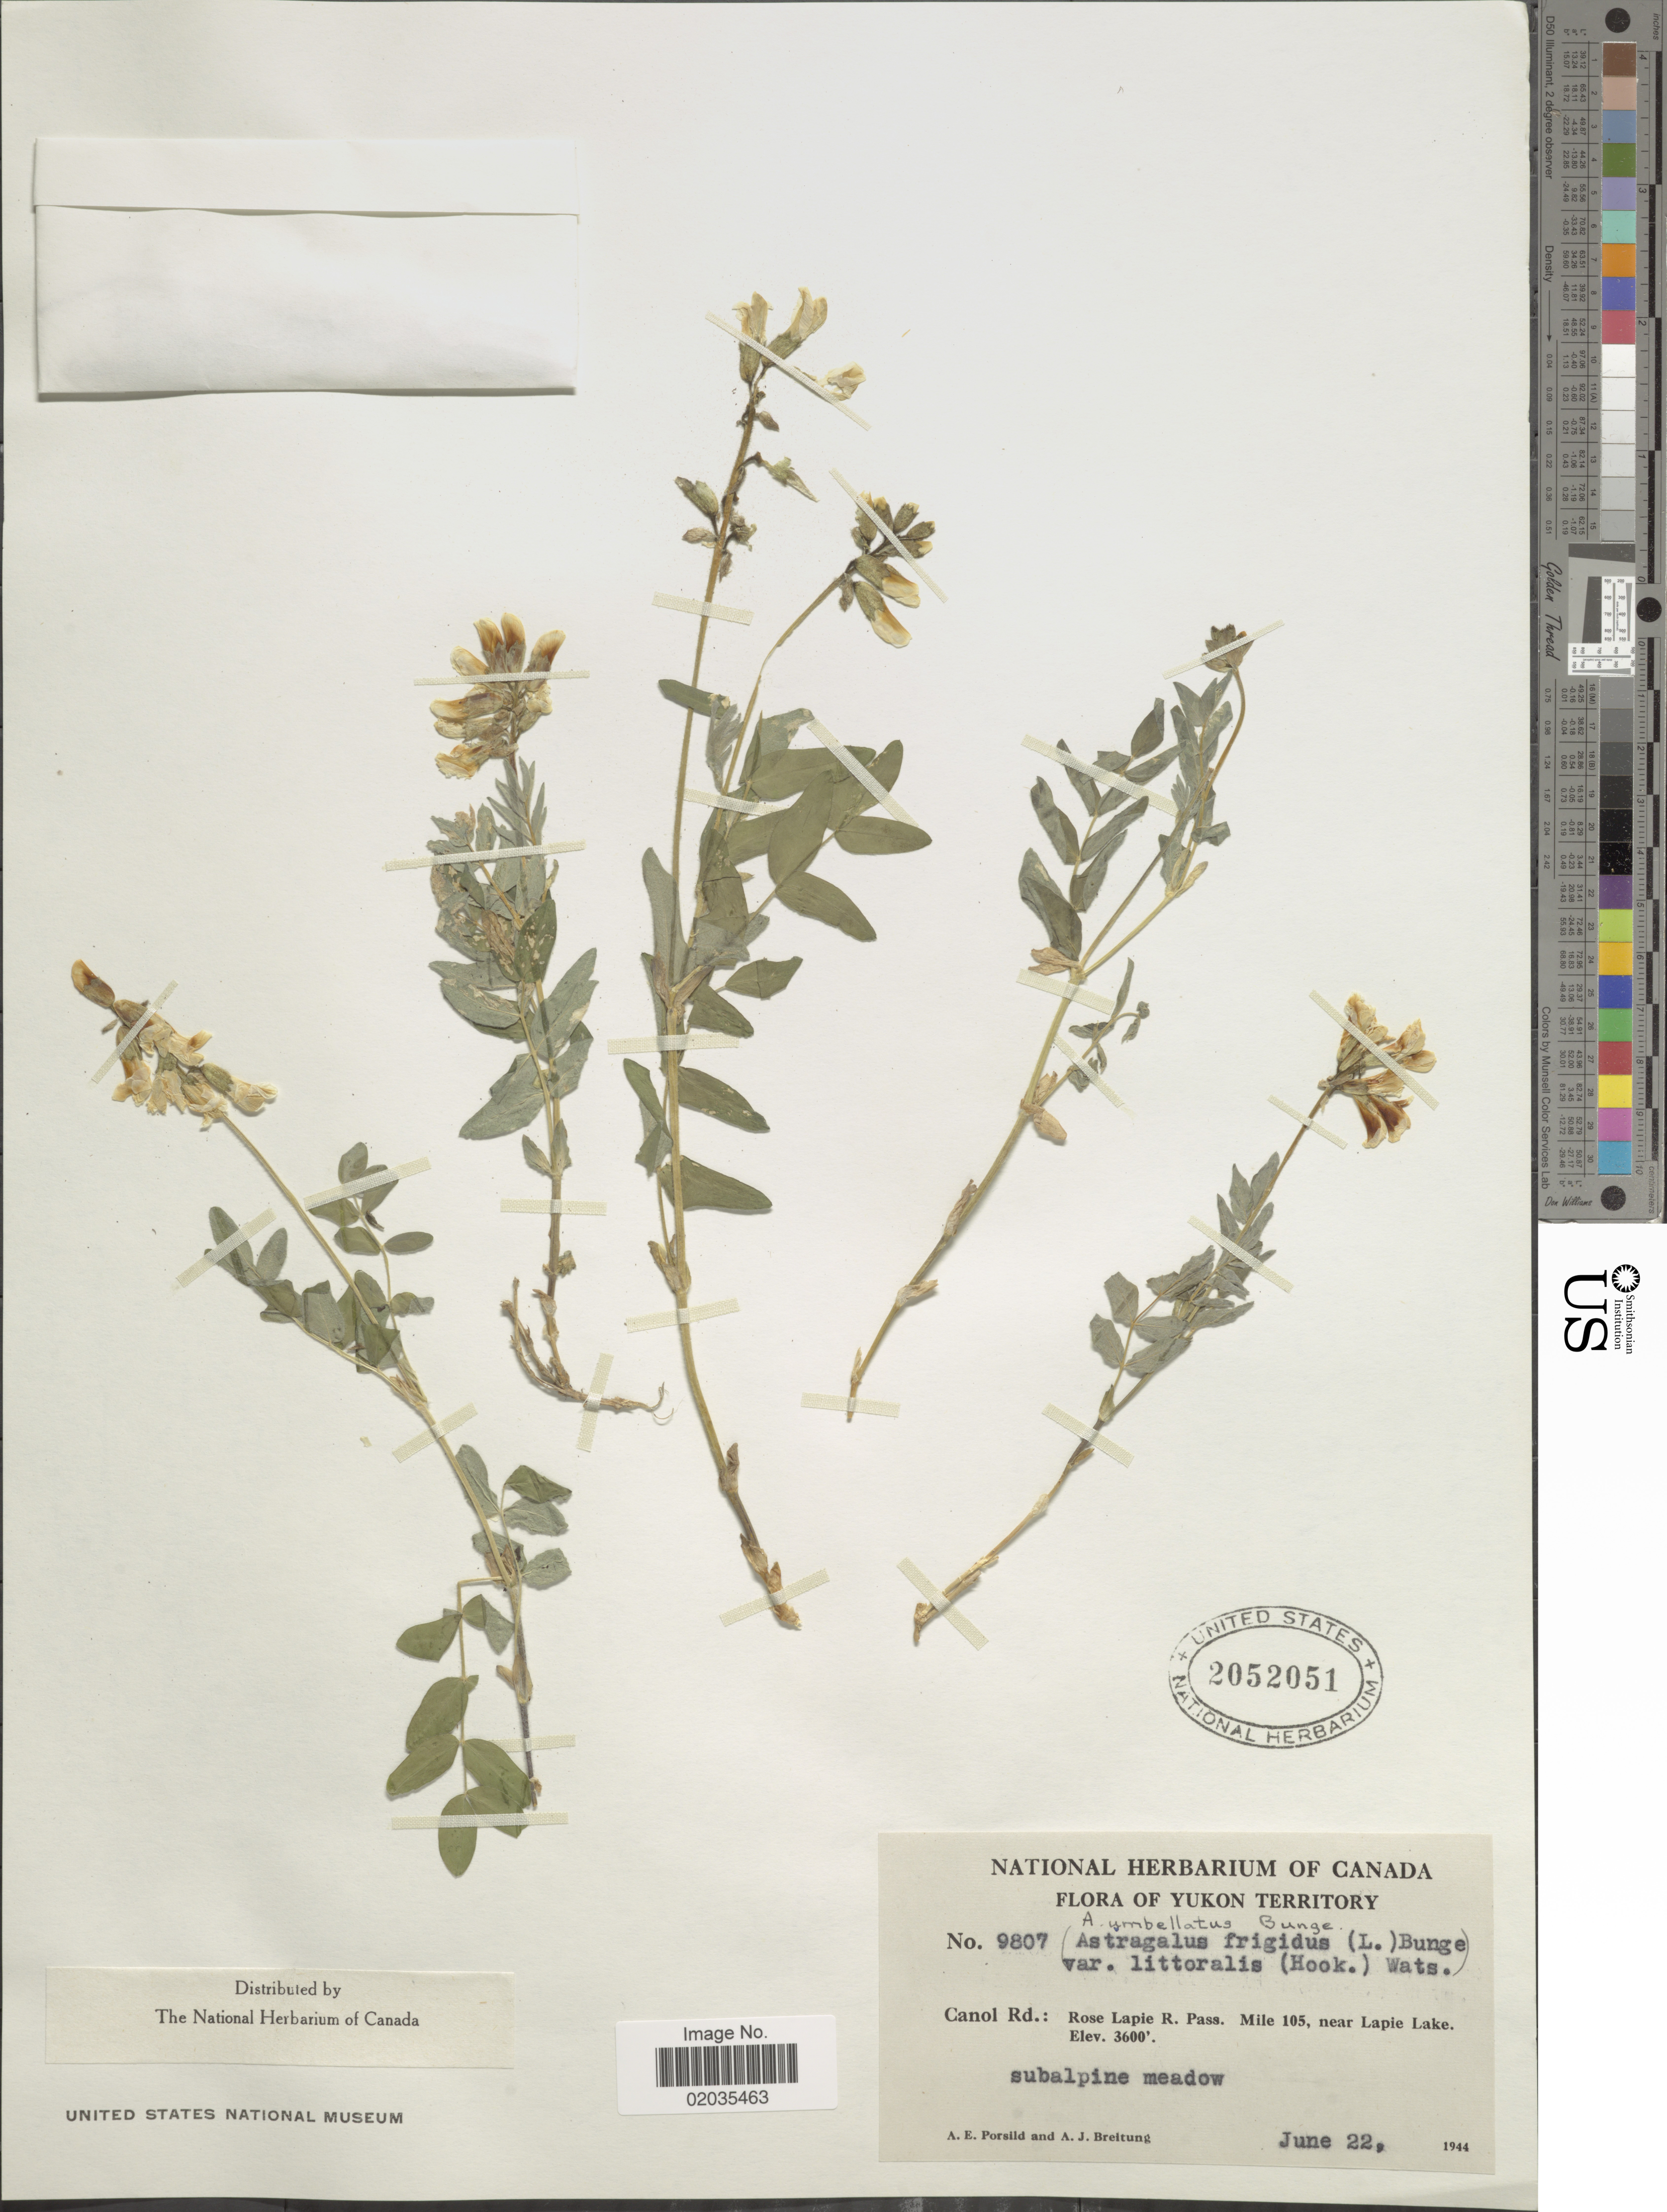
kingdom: Plantae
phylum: Tracheophyta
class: Magnoliopsida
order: Fabales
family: Fabaceae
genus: Astragalus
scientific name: Astragalus umbellatus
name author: Bunge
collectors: A. E. Porsild & A. Breitung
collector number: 9807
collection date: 1944-06-22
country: Canada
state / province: Yukon Territory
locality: Canol Rd.: Rose Lapie R. Pass. Mile 105, near Lapie Lake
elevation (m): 1097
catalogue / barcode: US 2052051